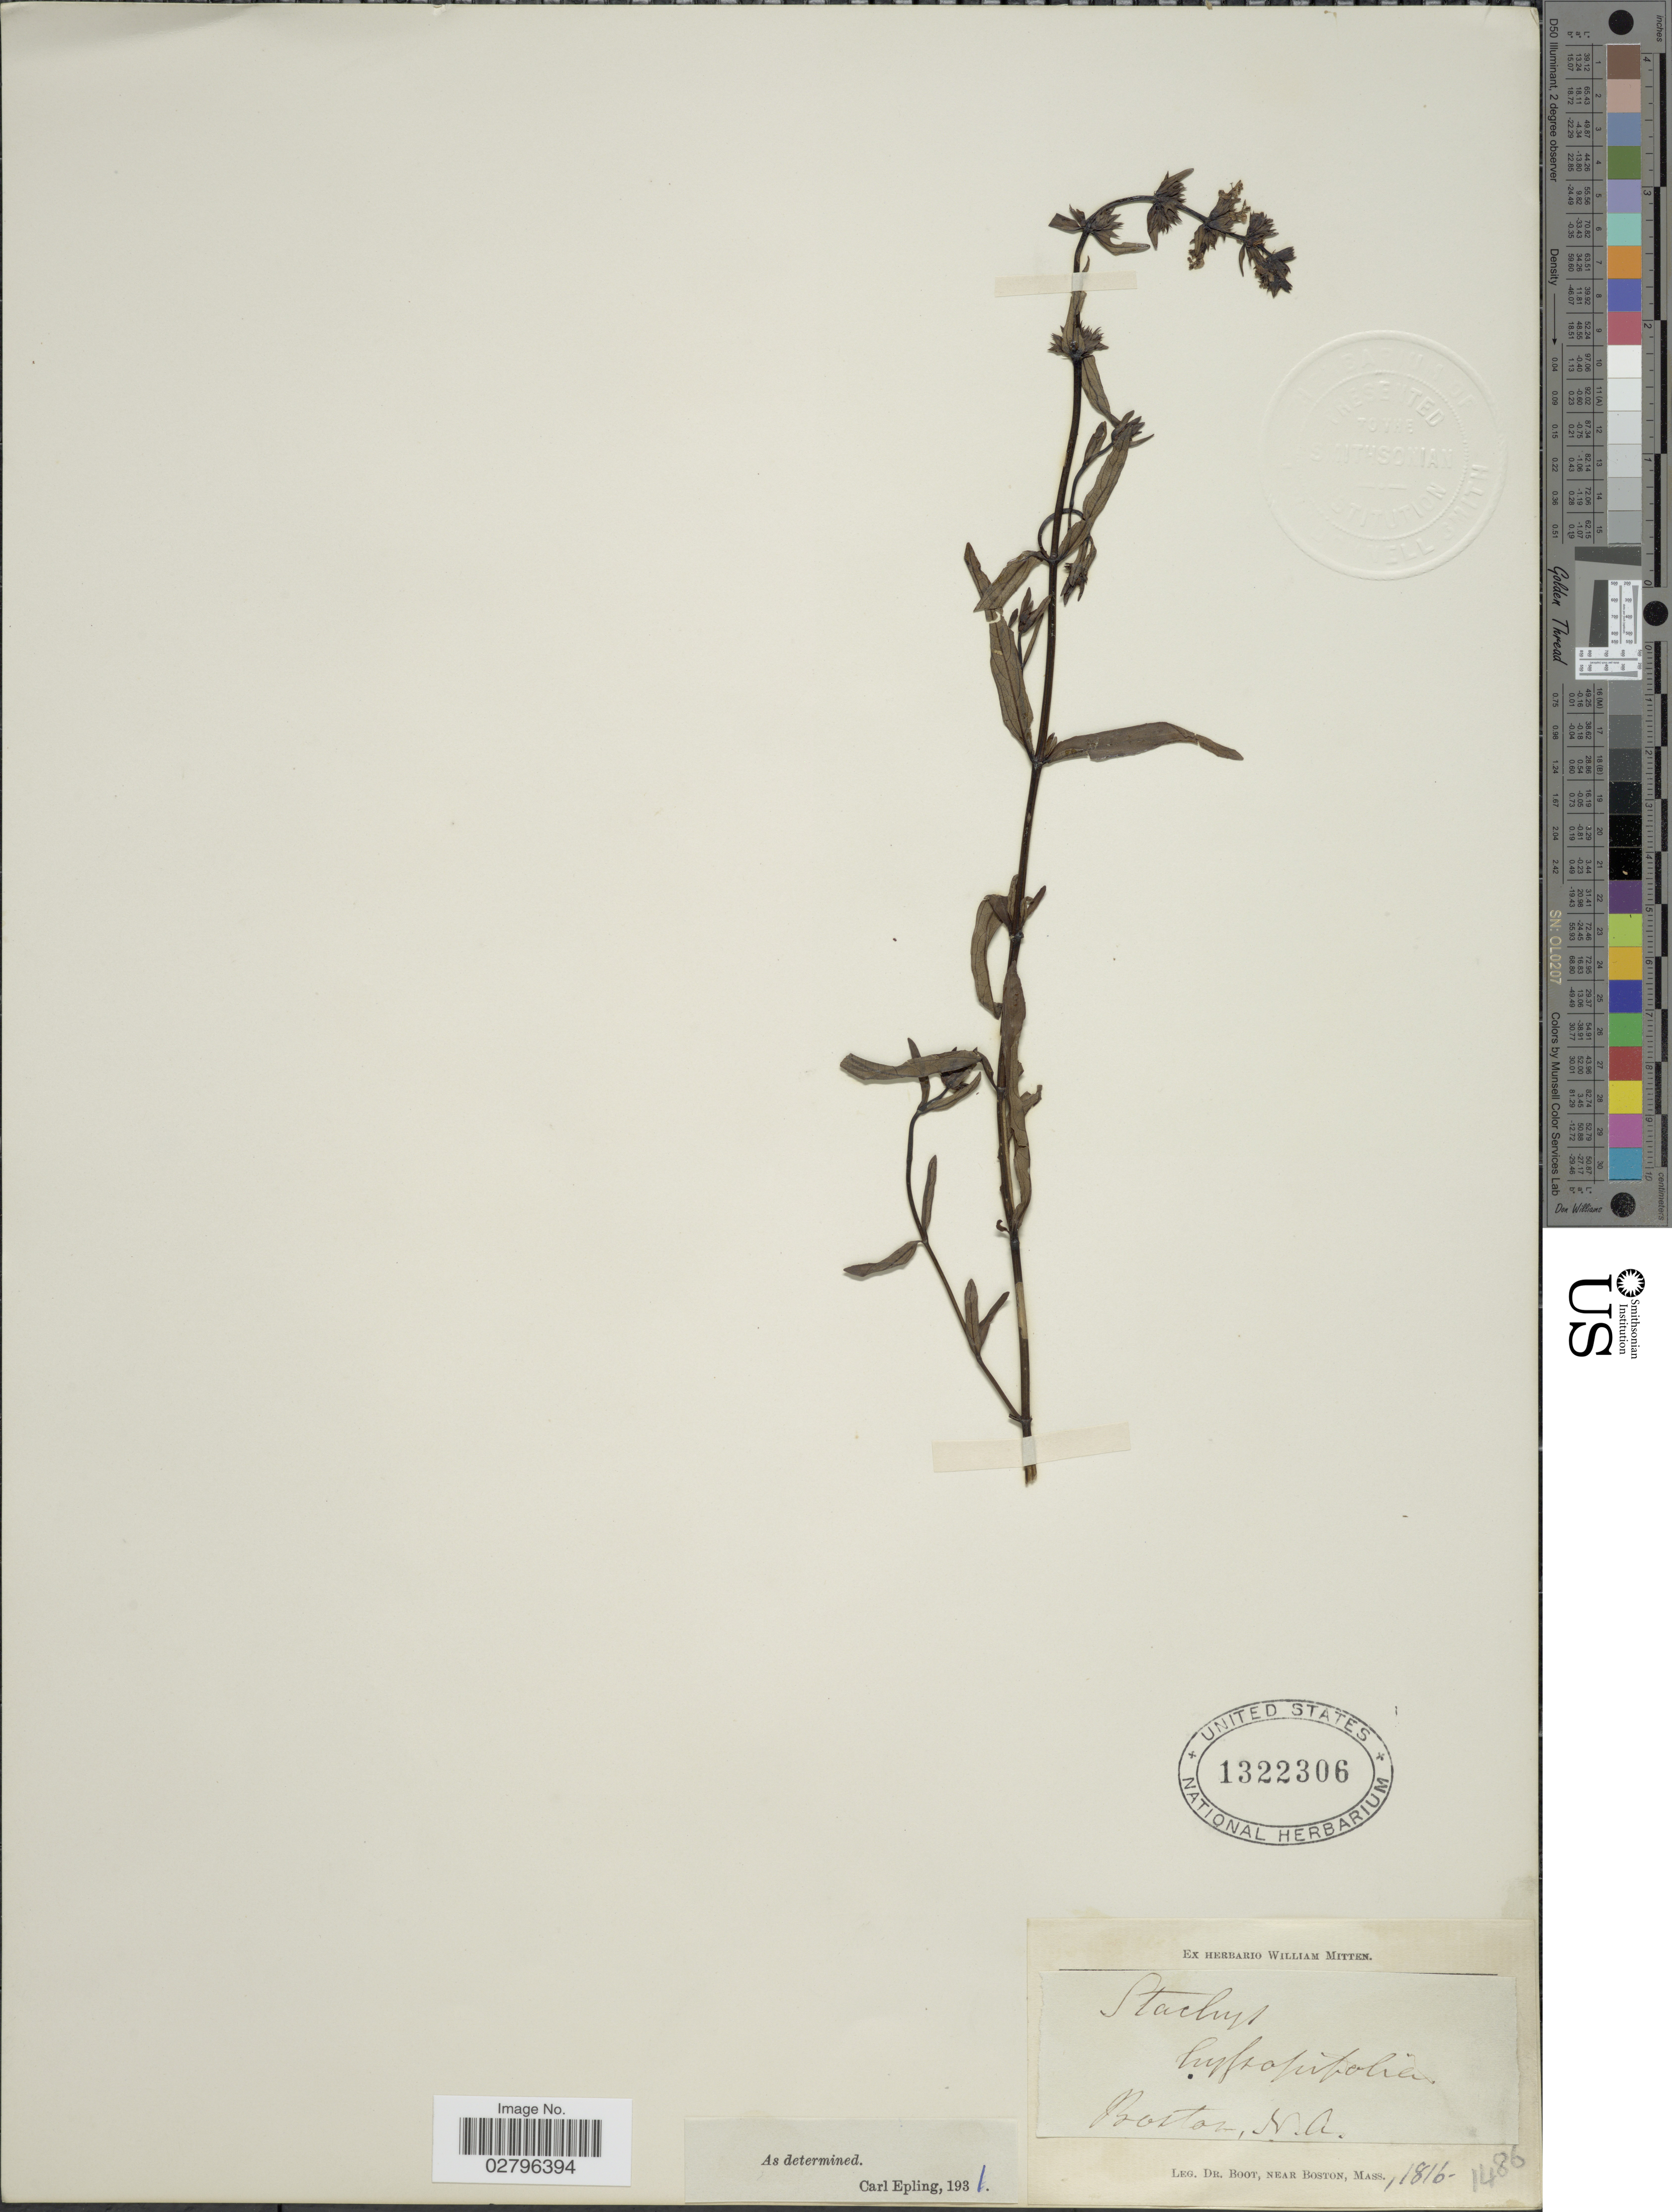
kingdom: Plantae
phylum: Tracheophyta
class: Magnoliopsida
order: Lamiales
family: Lamiaceae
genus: Stachys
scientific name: Stachys hyssopifolia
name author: Michx.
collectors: Boot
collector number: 1486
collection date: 1816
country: United States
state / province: Massachusetts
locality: Near Boston.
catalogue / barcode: US 1322306